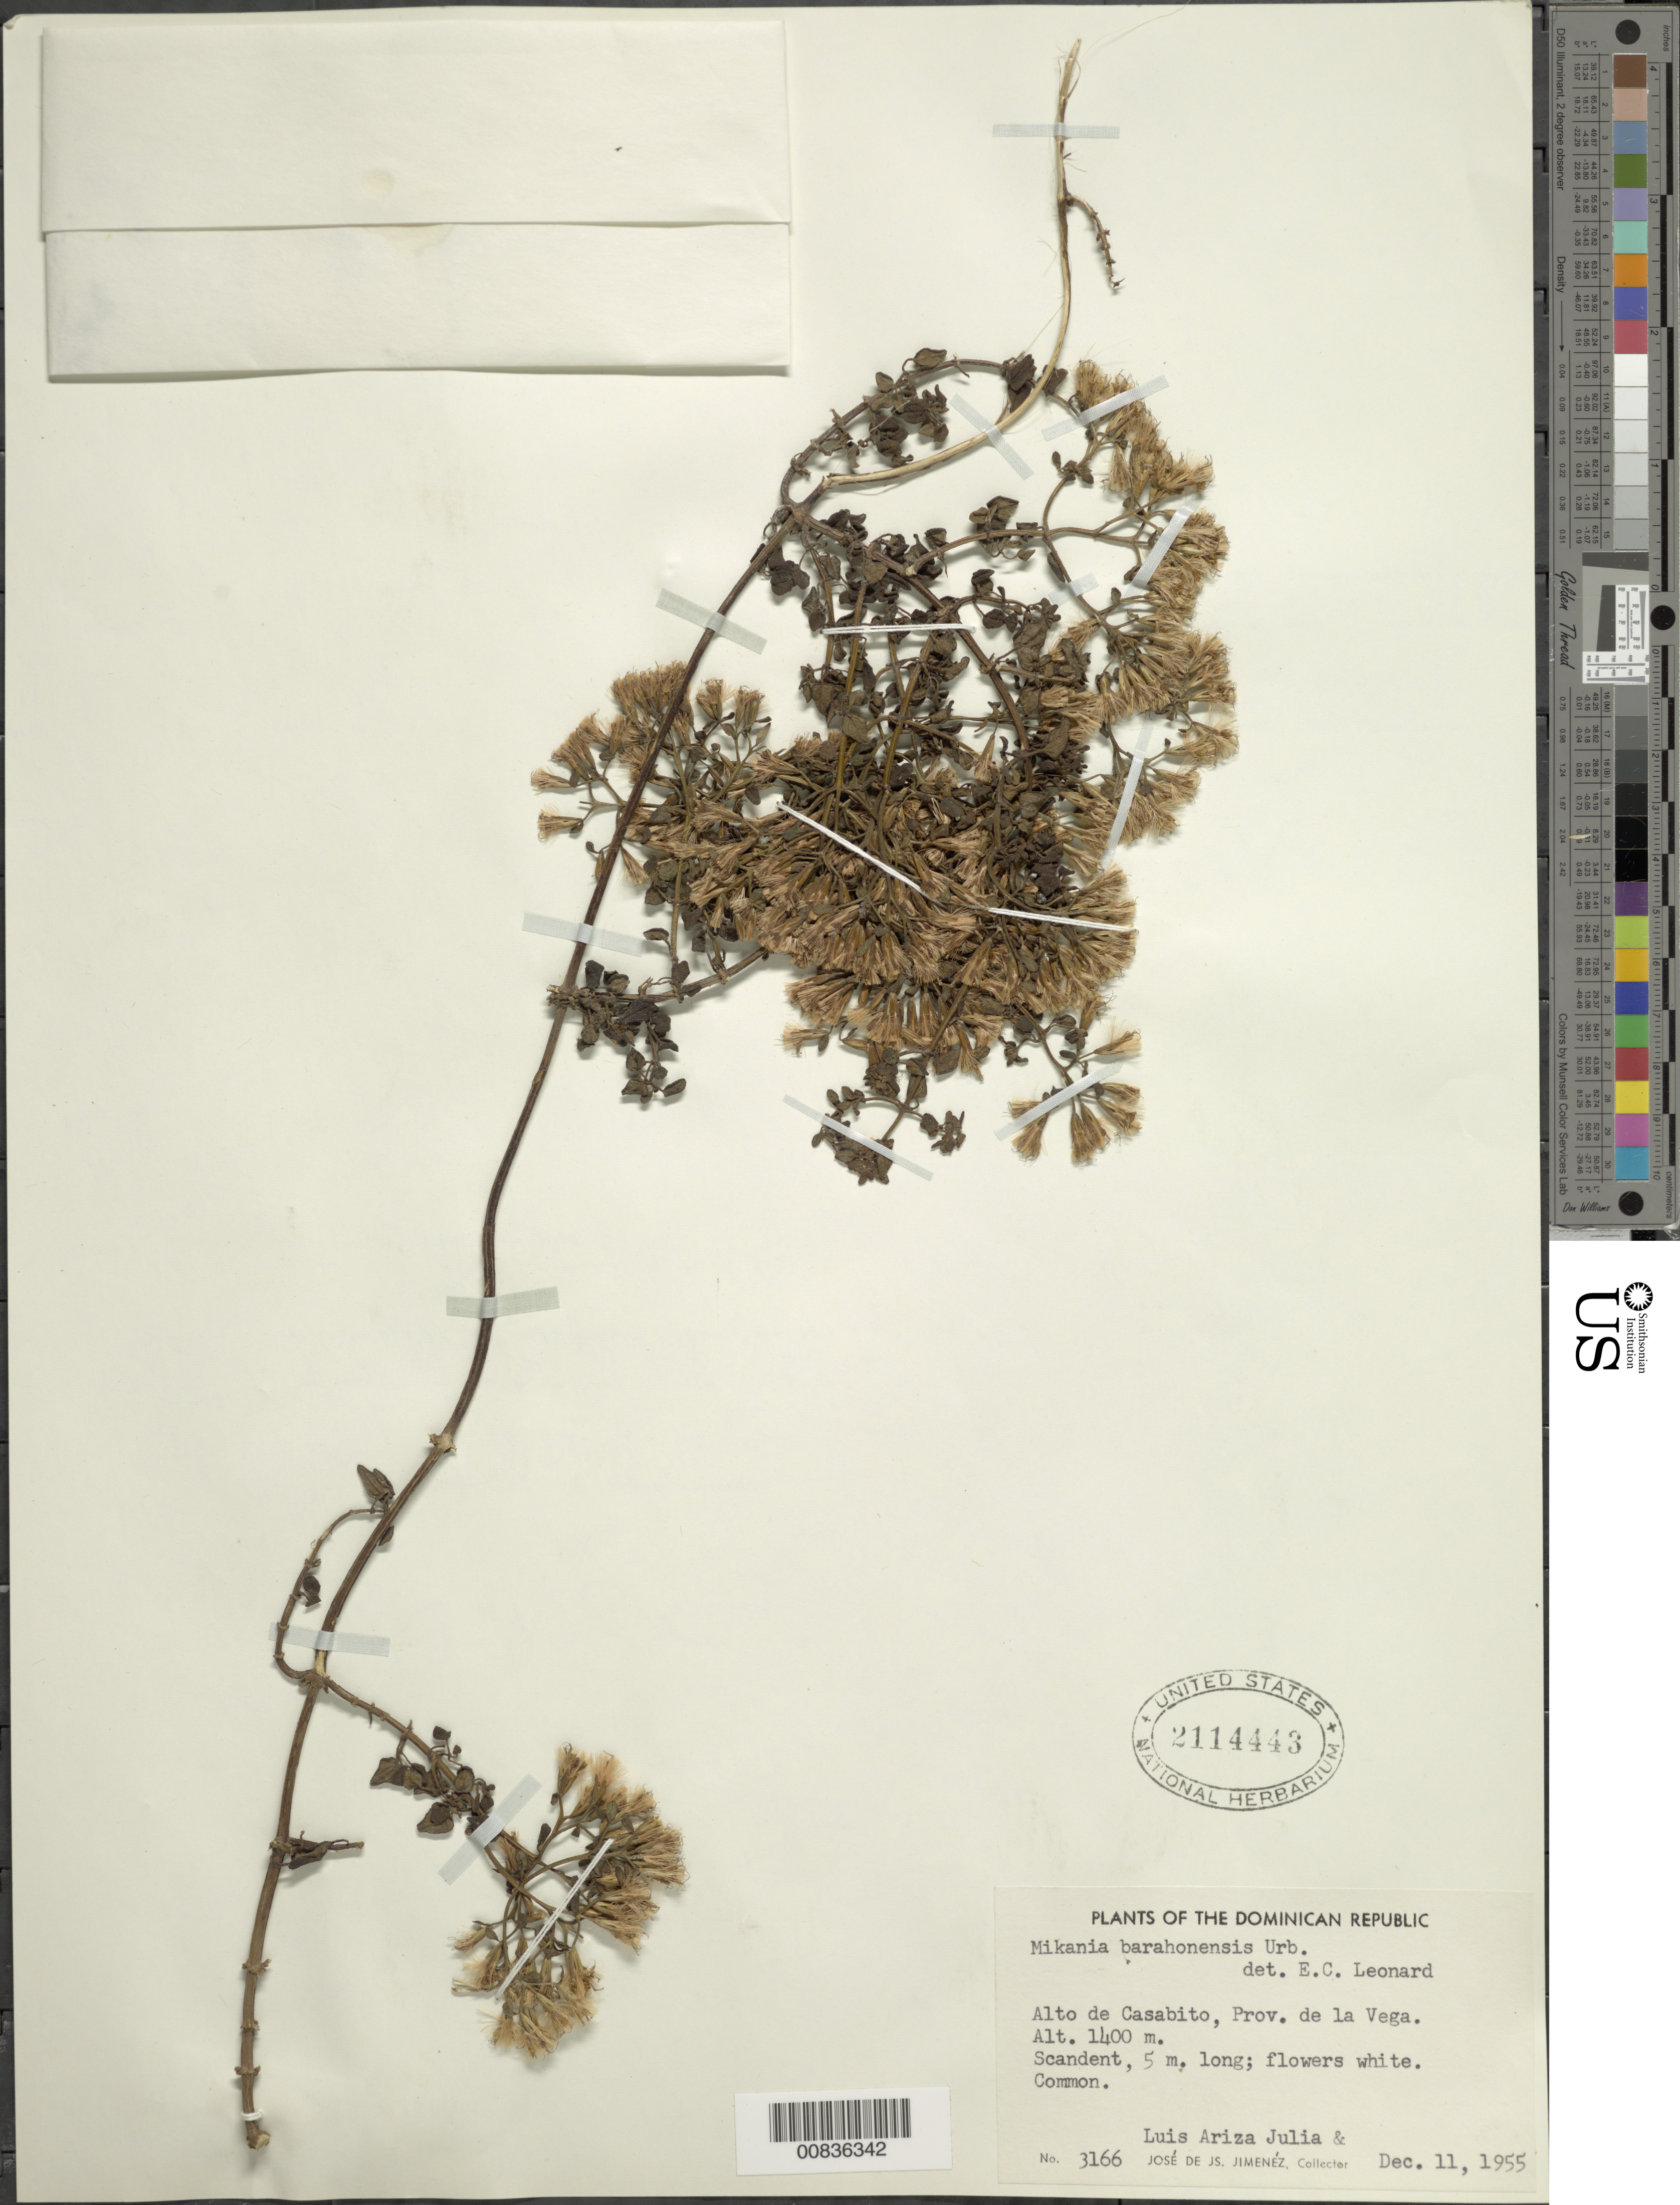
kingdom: Plantae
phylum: Tracheophyta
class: Magnoliopsida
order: Asterales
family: Asteraceae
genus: Mikania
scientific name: Mikania barahonensis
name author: Urb.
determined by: Leonard, Emery C., (US)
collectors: J. J. Jiménez Almonte & L. Ariza-Julia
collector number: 3166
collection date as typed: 11 Dec 1955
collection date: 1955-12-11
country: Dominican Republic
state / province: La Vega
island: Hispaniola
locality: Alto de Casabito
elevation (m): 1400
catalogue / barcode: US 2114443